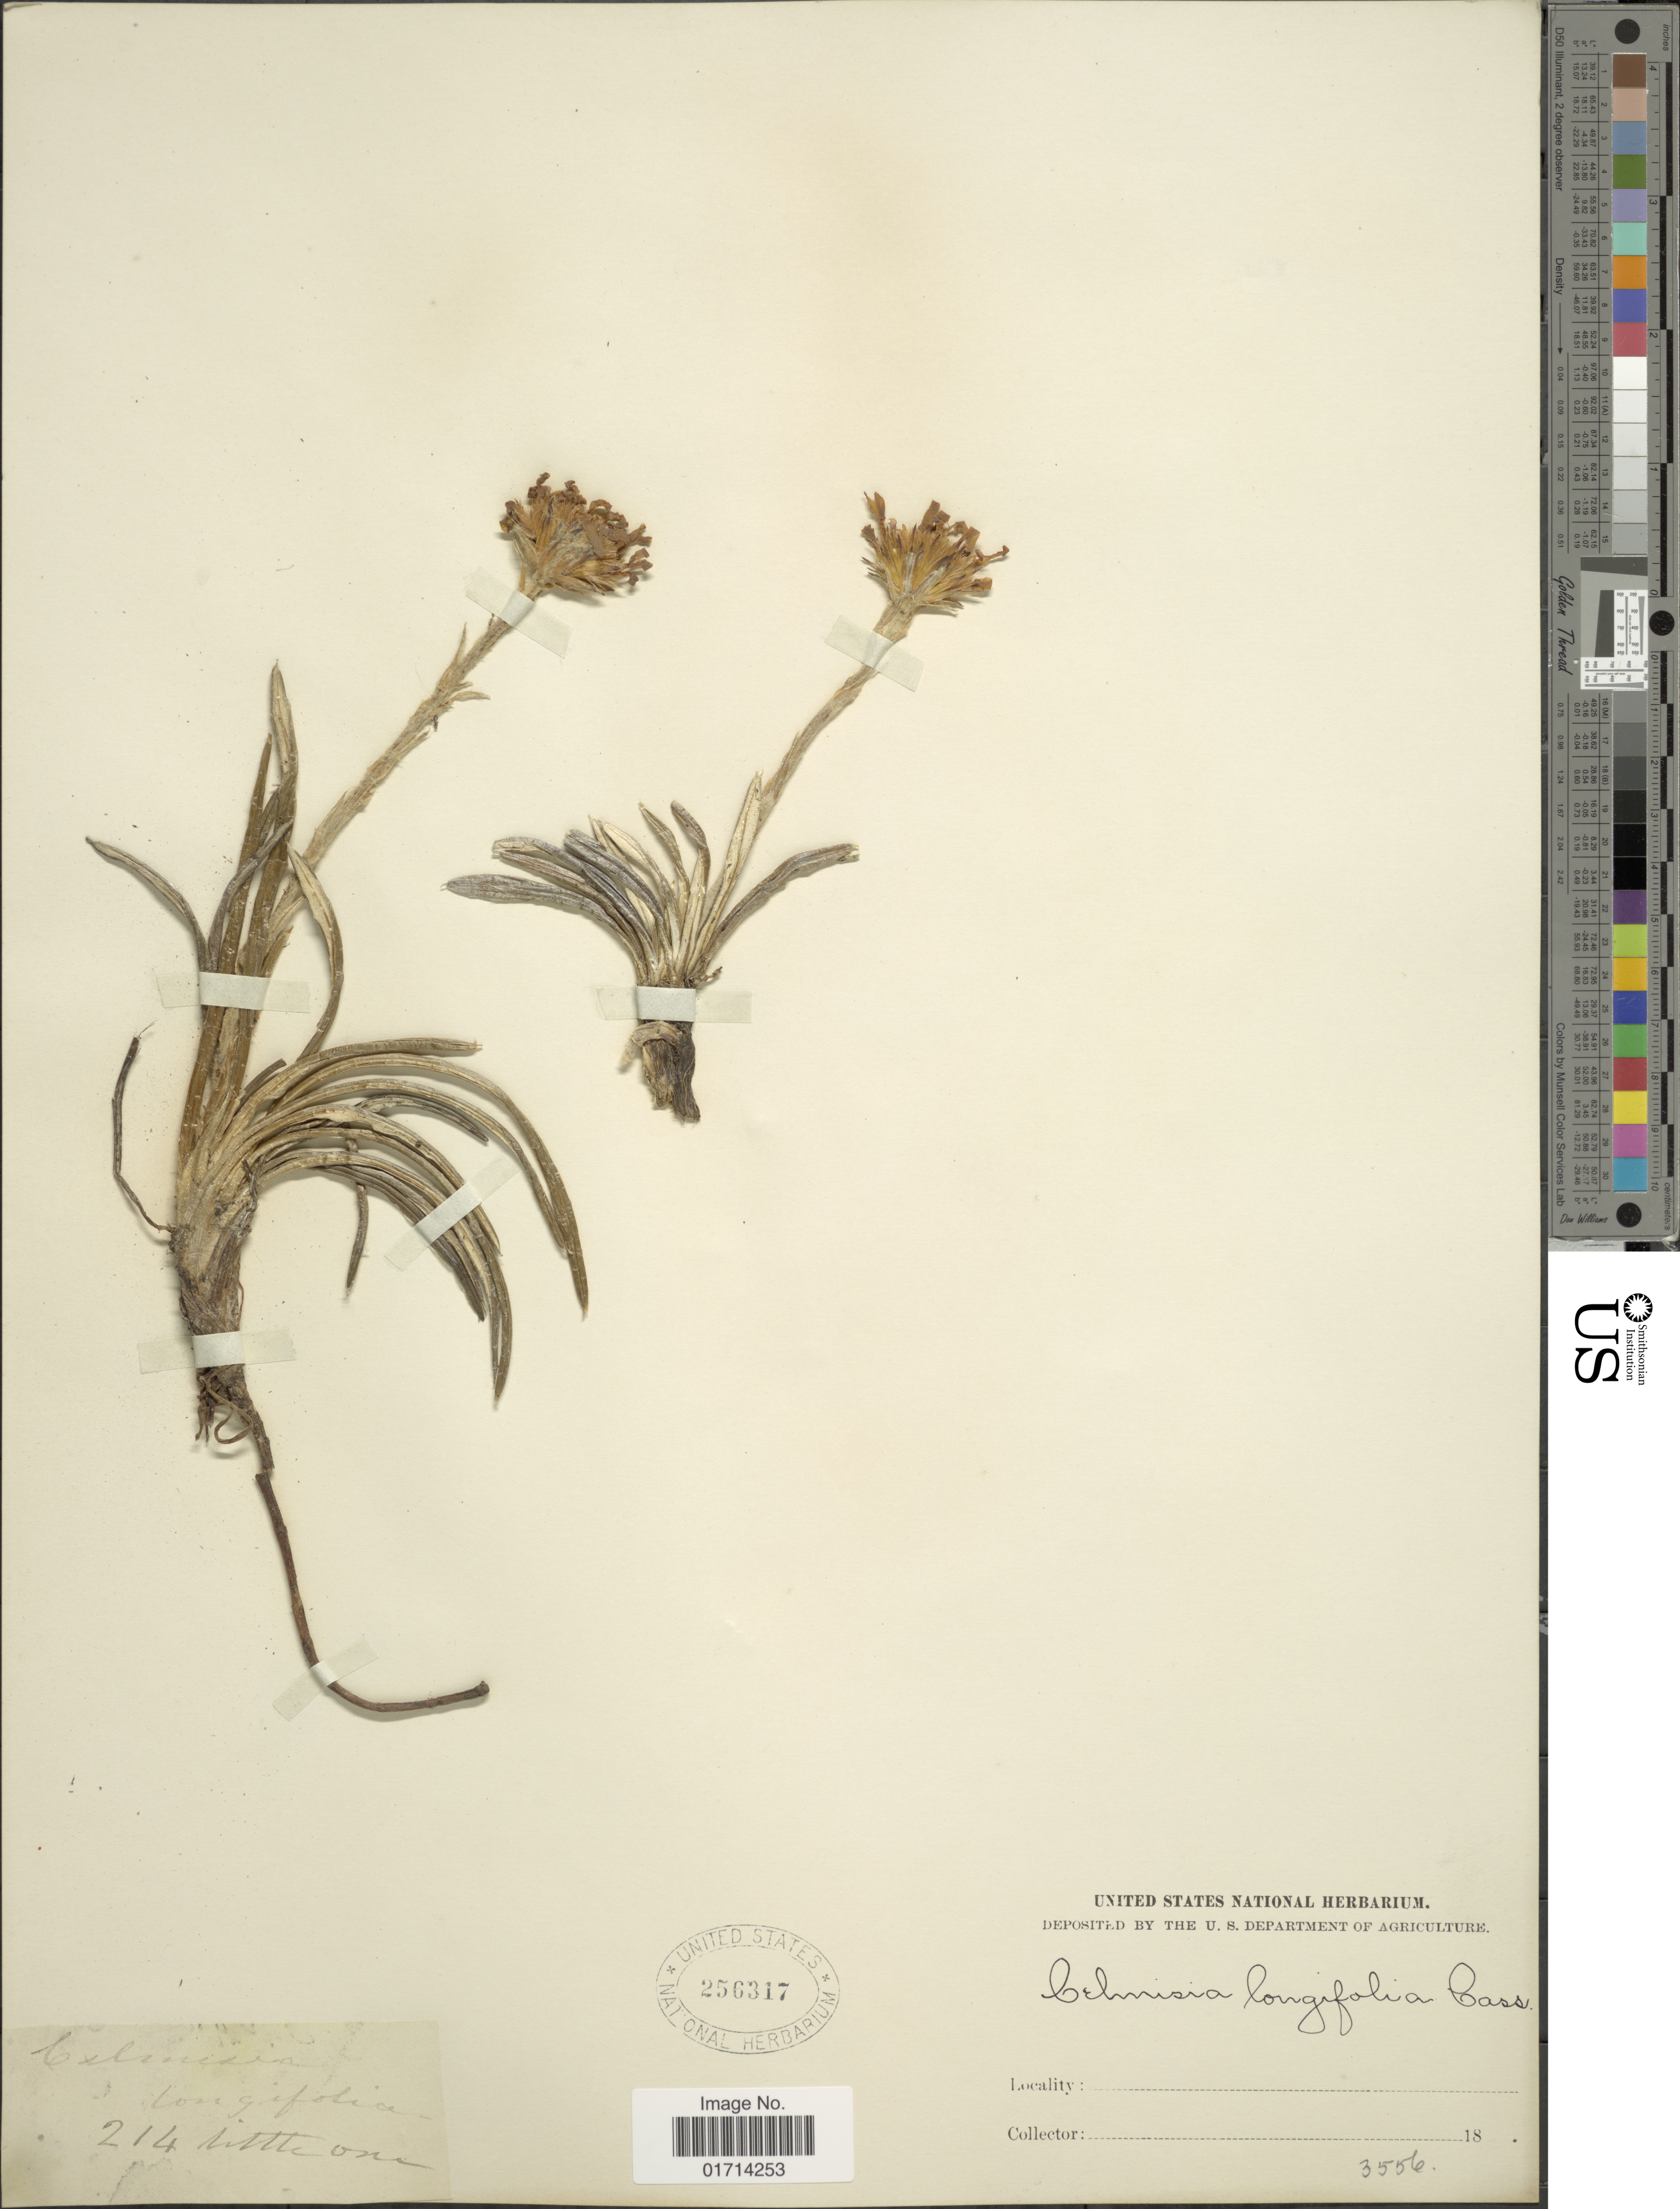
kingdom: Plantae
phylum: Tracheophyta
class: Magnoliopsida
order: Asterales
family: Asteraceae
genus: Celmisia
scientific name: Celmisia gracilenta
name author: Hook. f.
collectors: United States National Museum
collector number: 3556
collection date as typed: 18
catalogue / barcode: US 256317